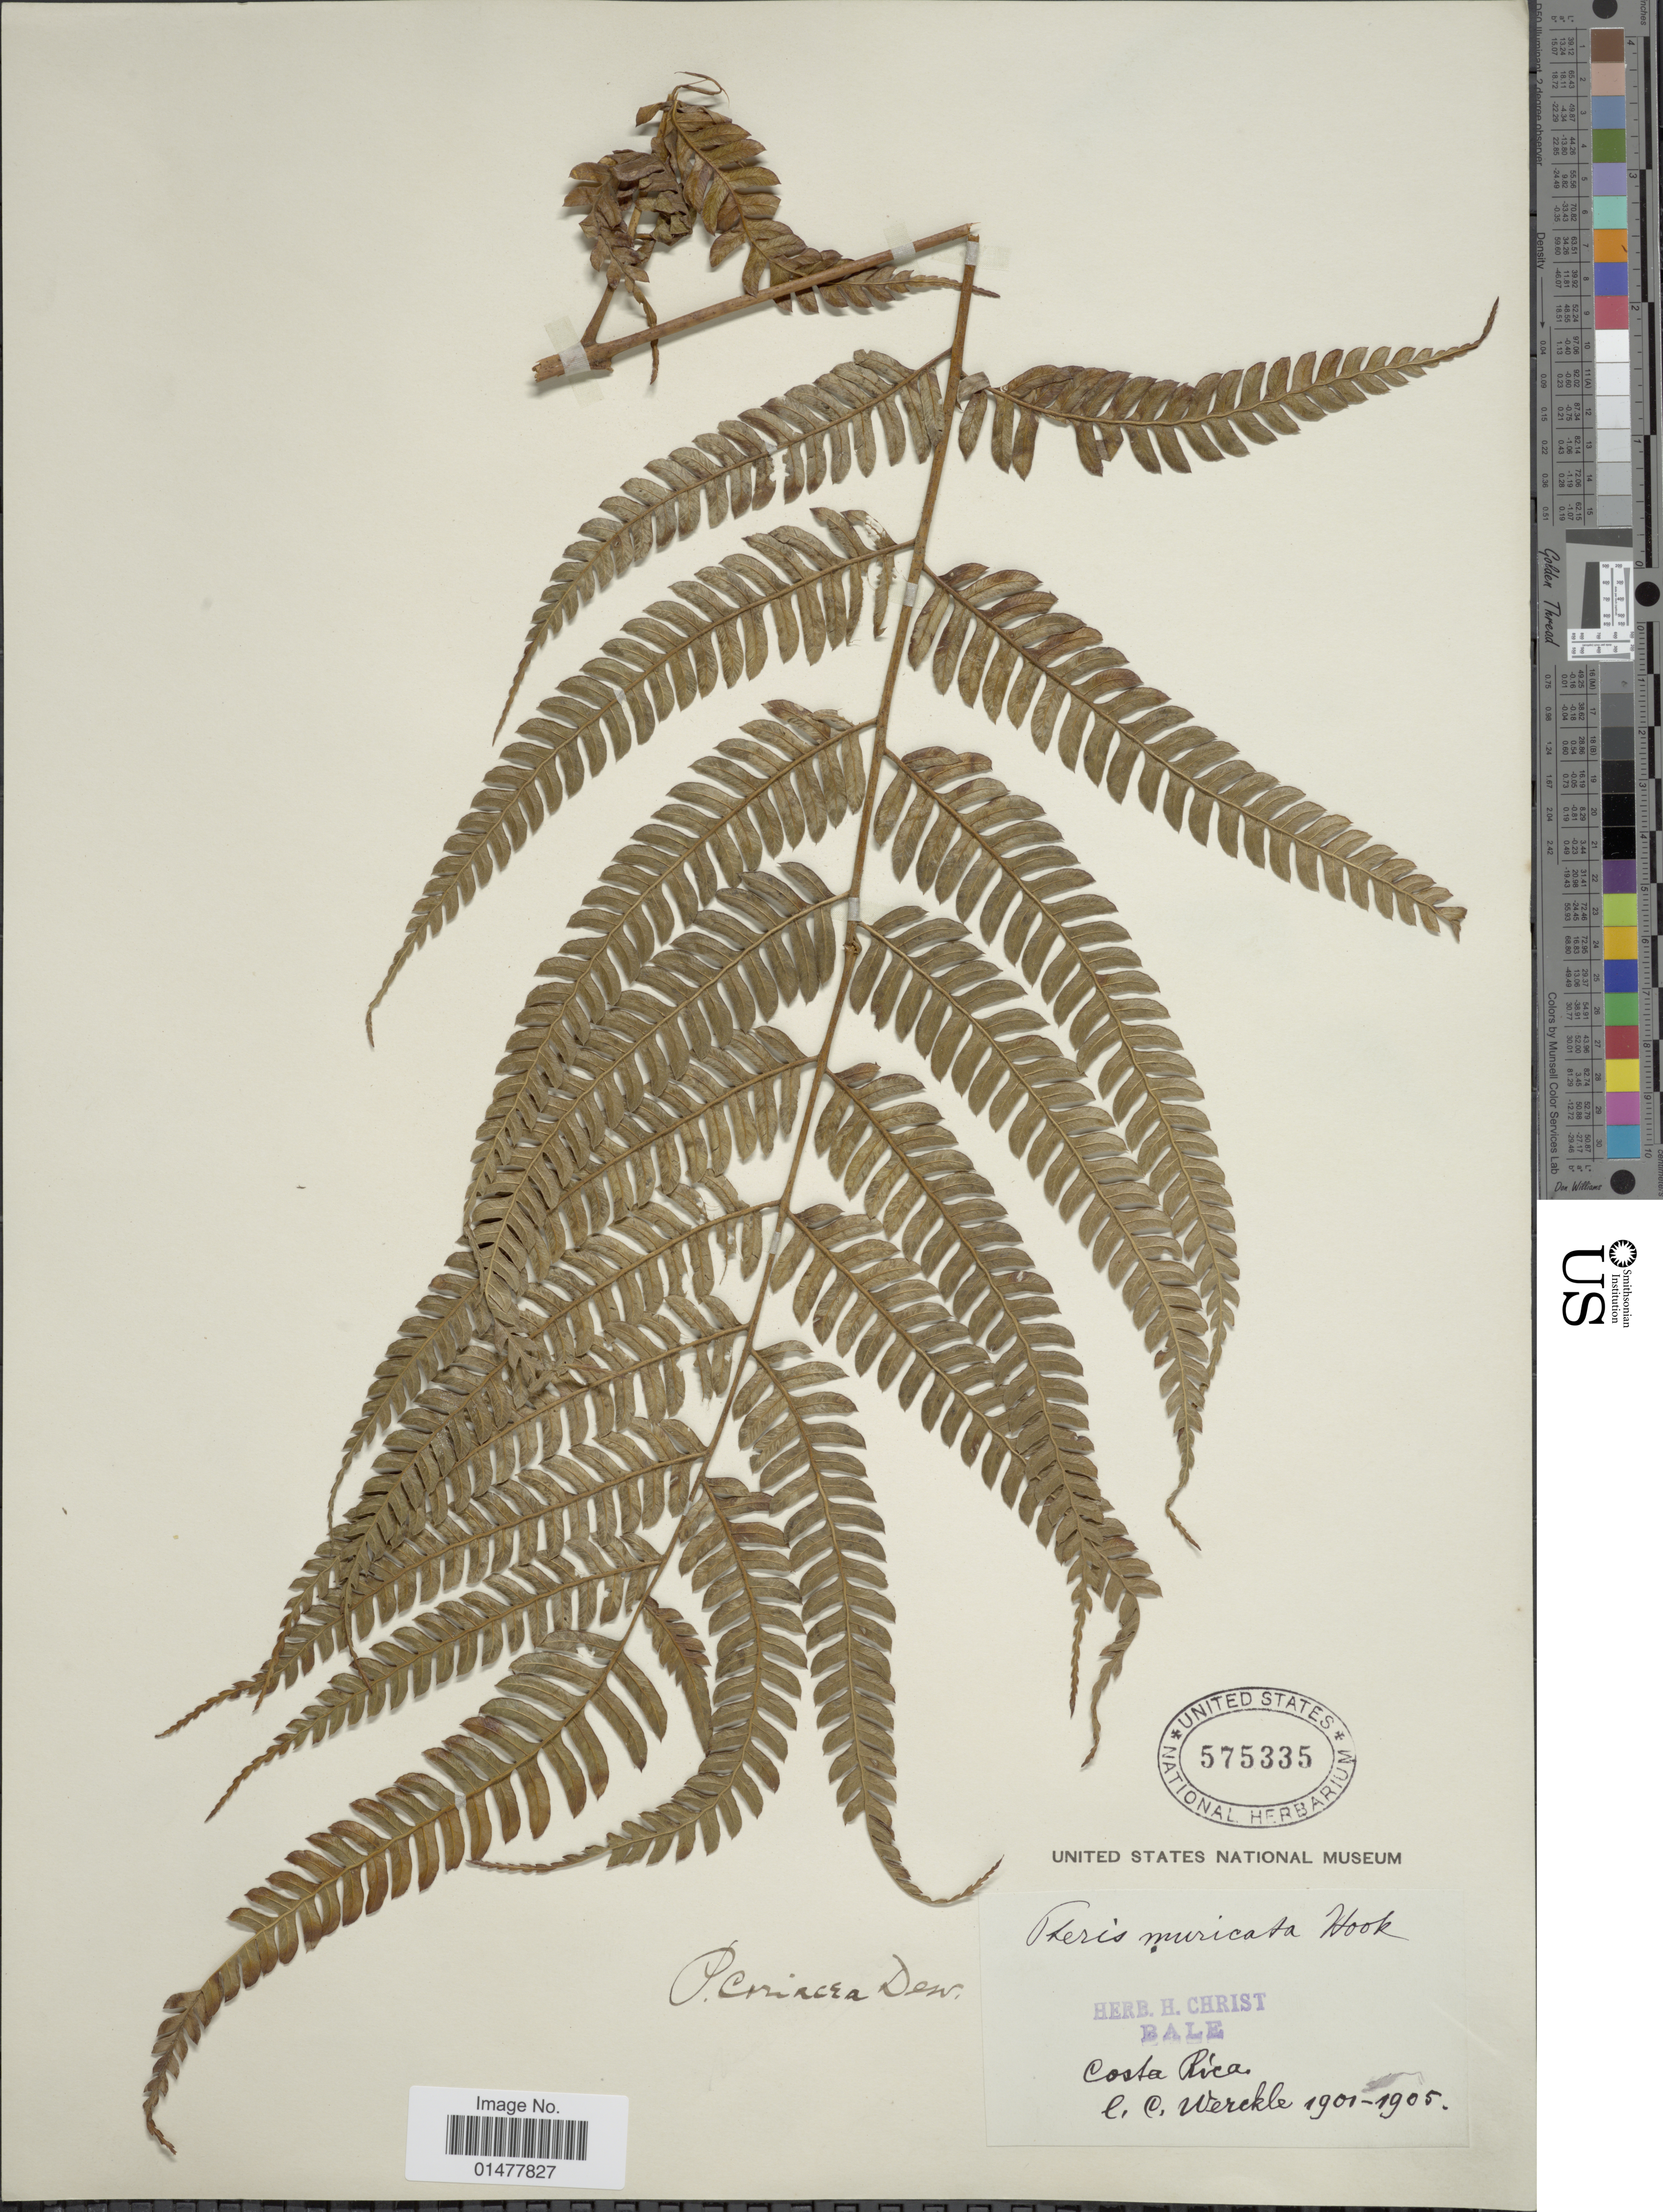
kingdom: Plantae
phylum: Tracheophyta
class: Polypodiopsida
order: Polypodiales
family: Pteridaceae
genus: Pteris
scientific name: Pteris muricata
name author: Rosenst.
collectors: C. C Wercklé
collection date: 1901/1905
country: Costa Rica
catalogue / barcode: US 575335